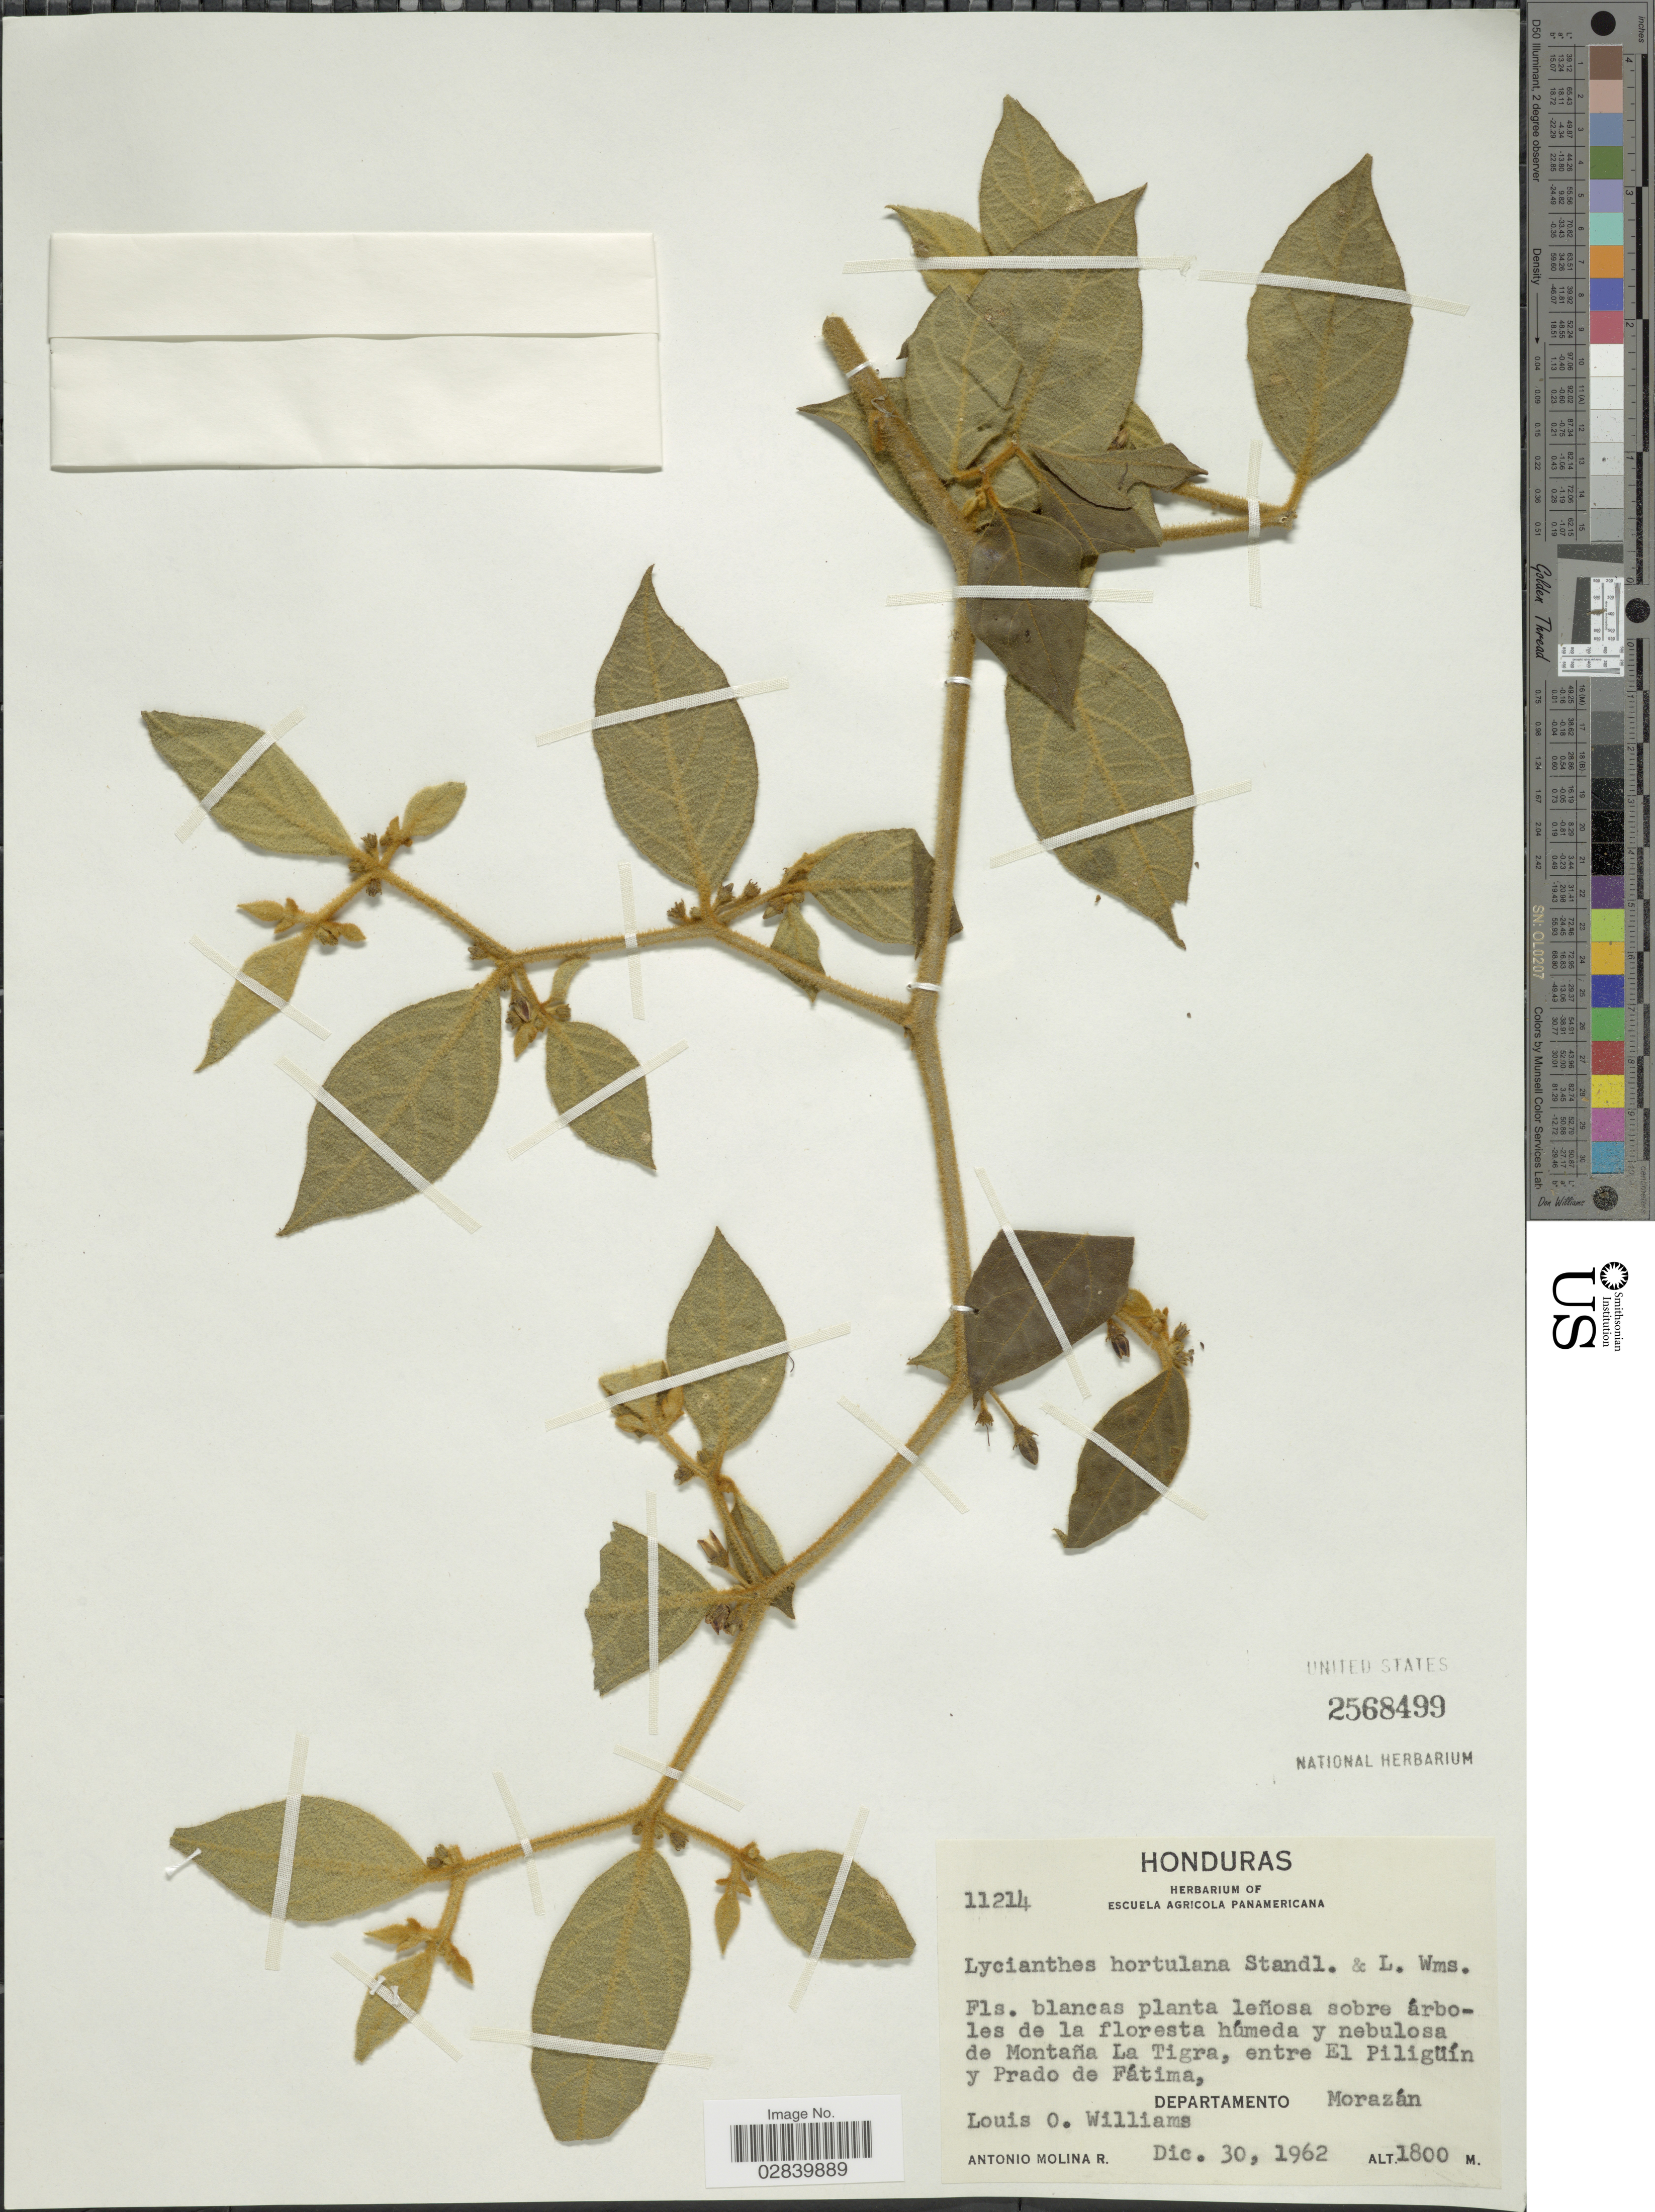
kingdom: Plantae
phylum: Tracheophyta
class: Magnoliopsida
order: Solanales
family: Solanaceae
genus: Lycianthes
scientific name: Lycianthes hortulana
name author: Standl. & L.O. Williams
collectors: L. O. Williams & A. Molina R.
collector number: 11214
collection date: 1962-12-30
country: Honduras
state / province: Fco. Morazán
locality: Sobre árboles de la floresta húmeda y nebulosa de Montaña La Tigra, entre El Piligüín y Prado de Fátima, Departamento Morazán.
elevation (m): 1800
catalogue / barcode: US 2568499